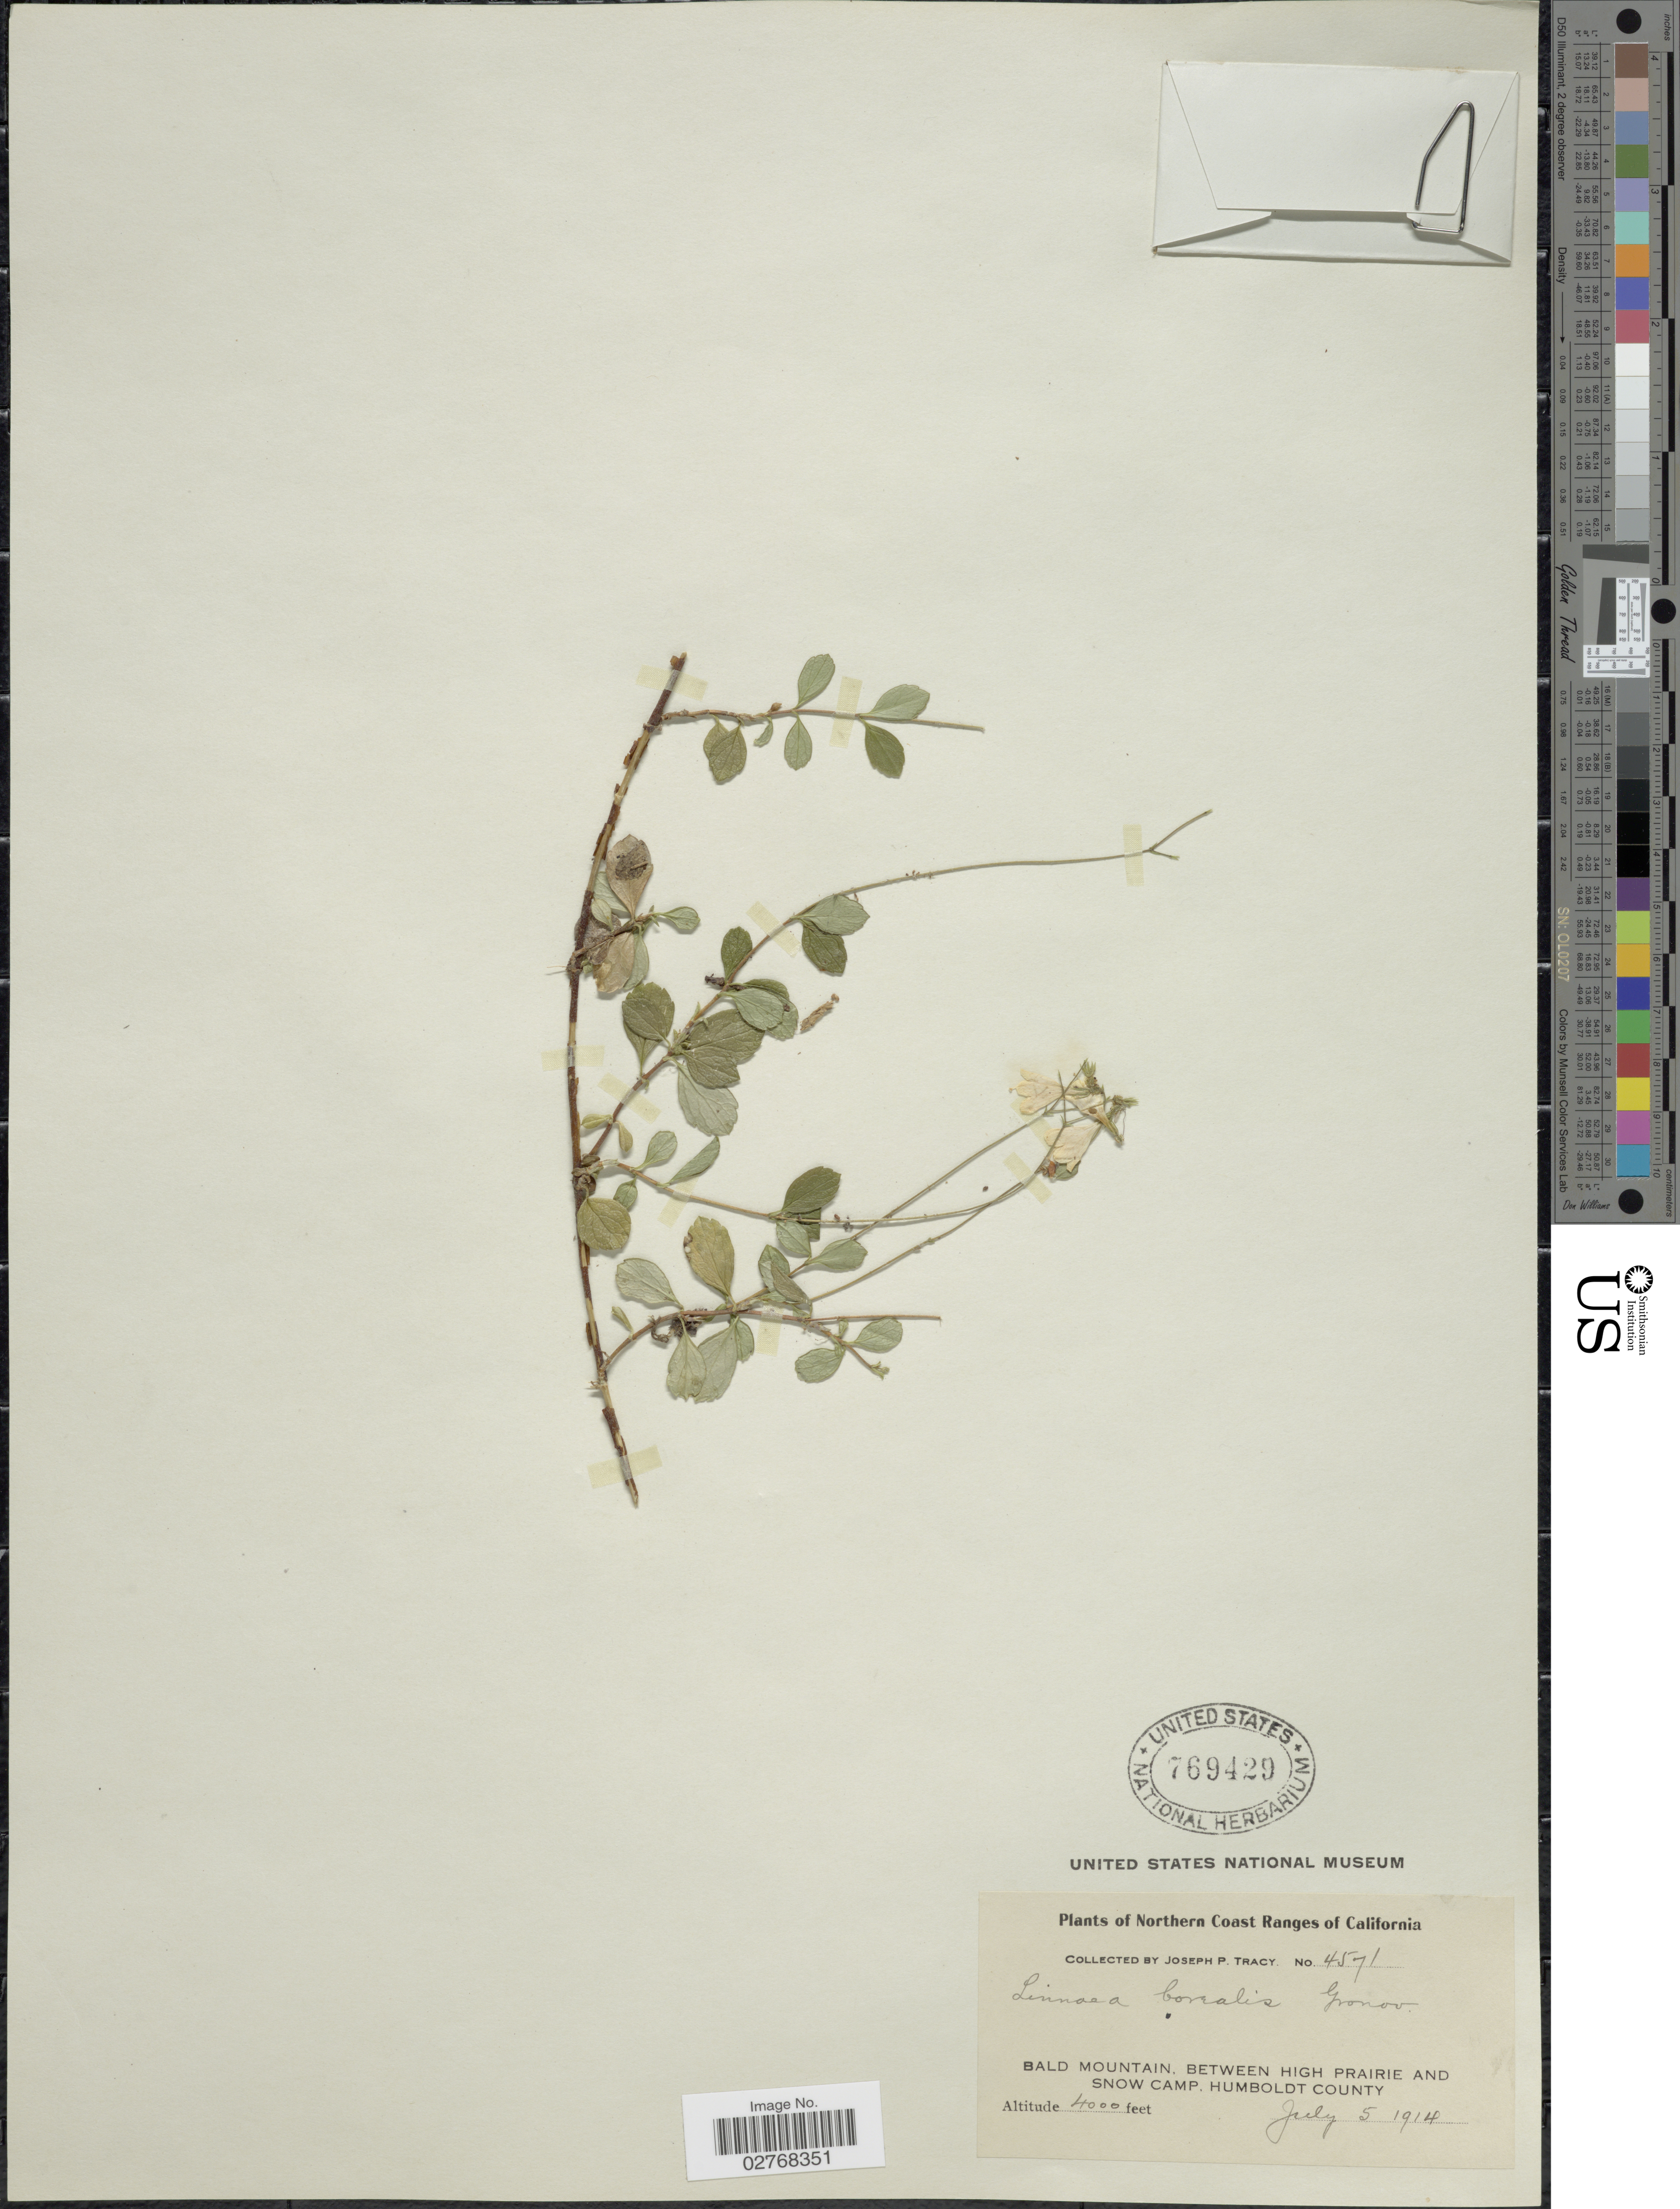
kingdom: Plantae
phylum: Tracheophyta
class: Magnoliopsida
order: Dipsacales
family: Caprifoliaceae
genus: Linnaea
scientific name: Linnaea borealis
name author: L.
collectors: J. Tracy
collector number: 4571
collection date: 1914-07-05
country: United States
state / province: California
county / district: Humboldt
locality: Northern Coast Ranges. Bald Mountain, between high prairie and Snow Camp, Humboldt County.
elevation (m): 1219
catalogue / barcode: US 769429